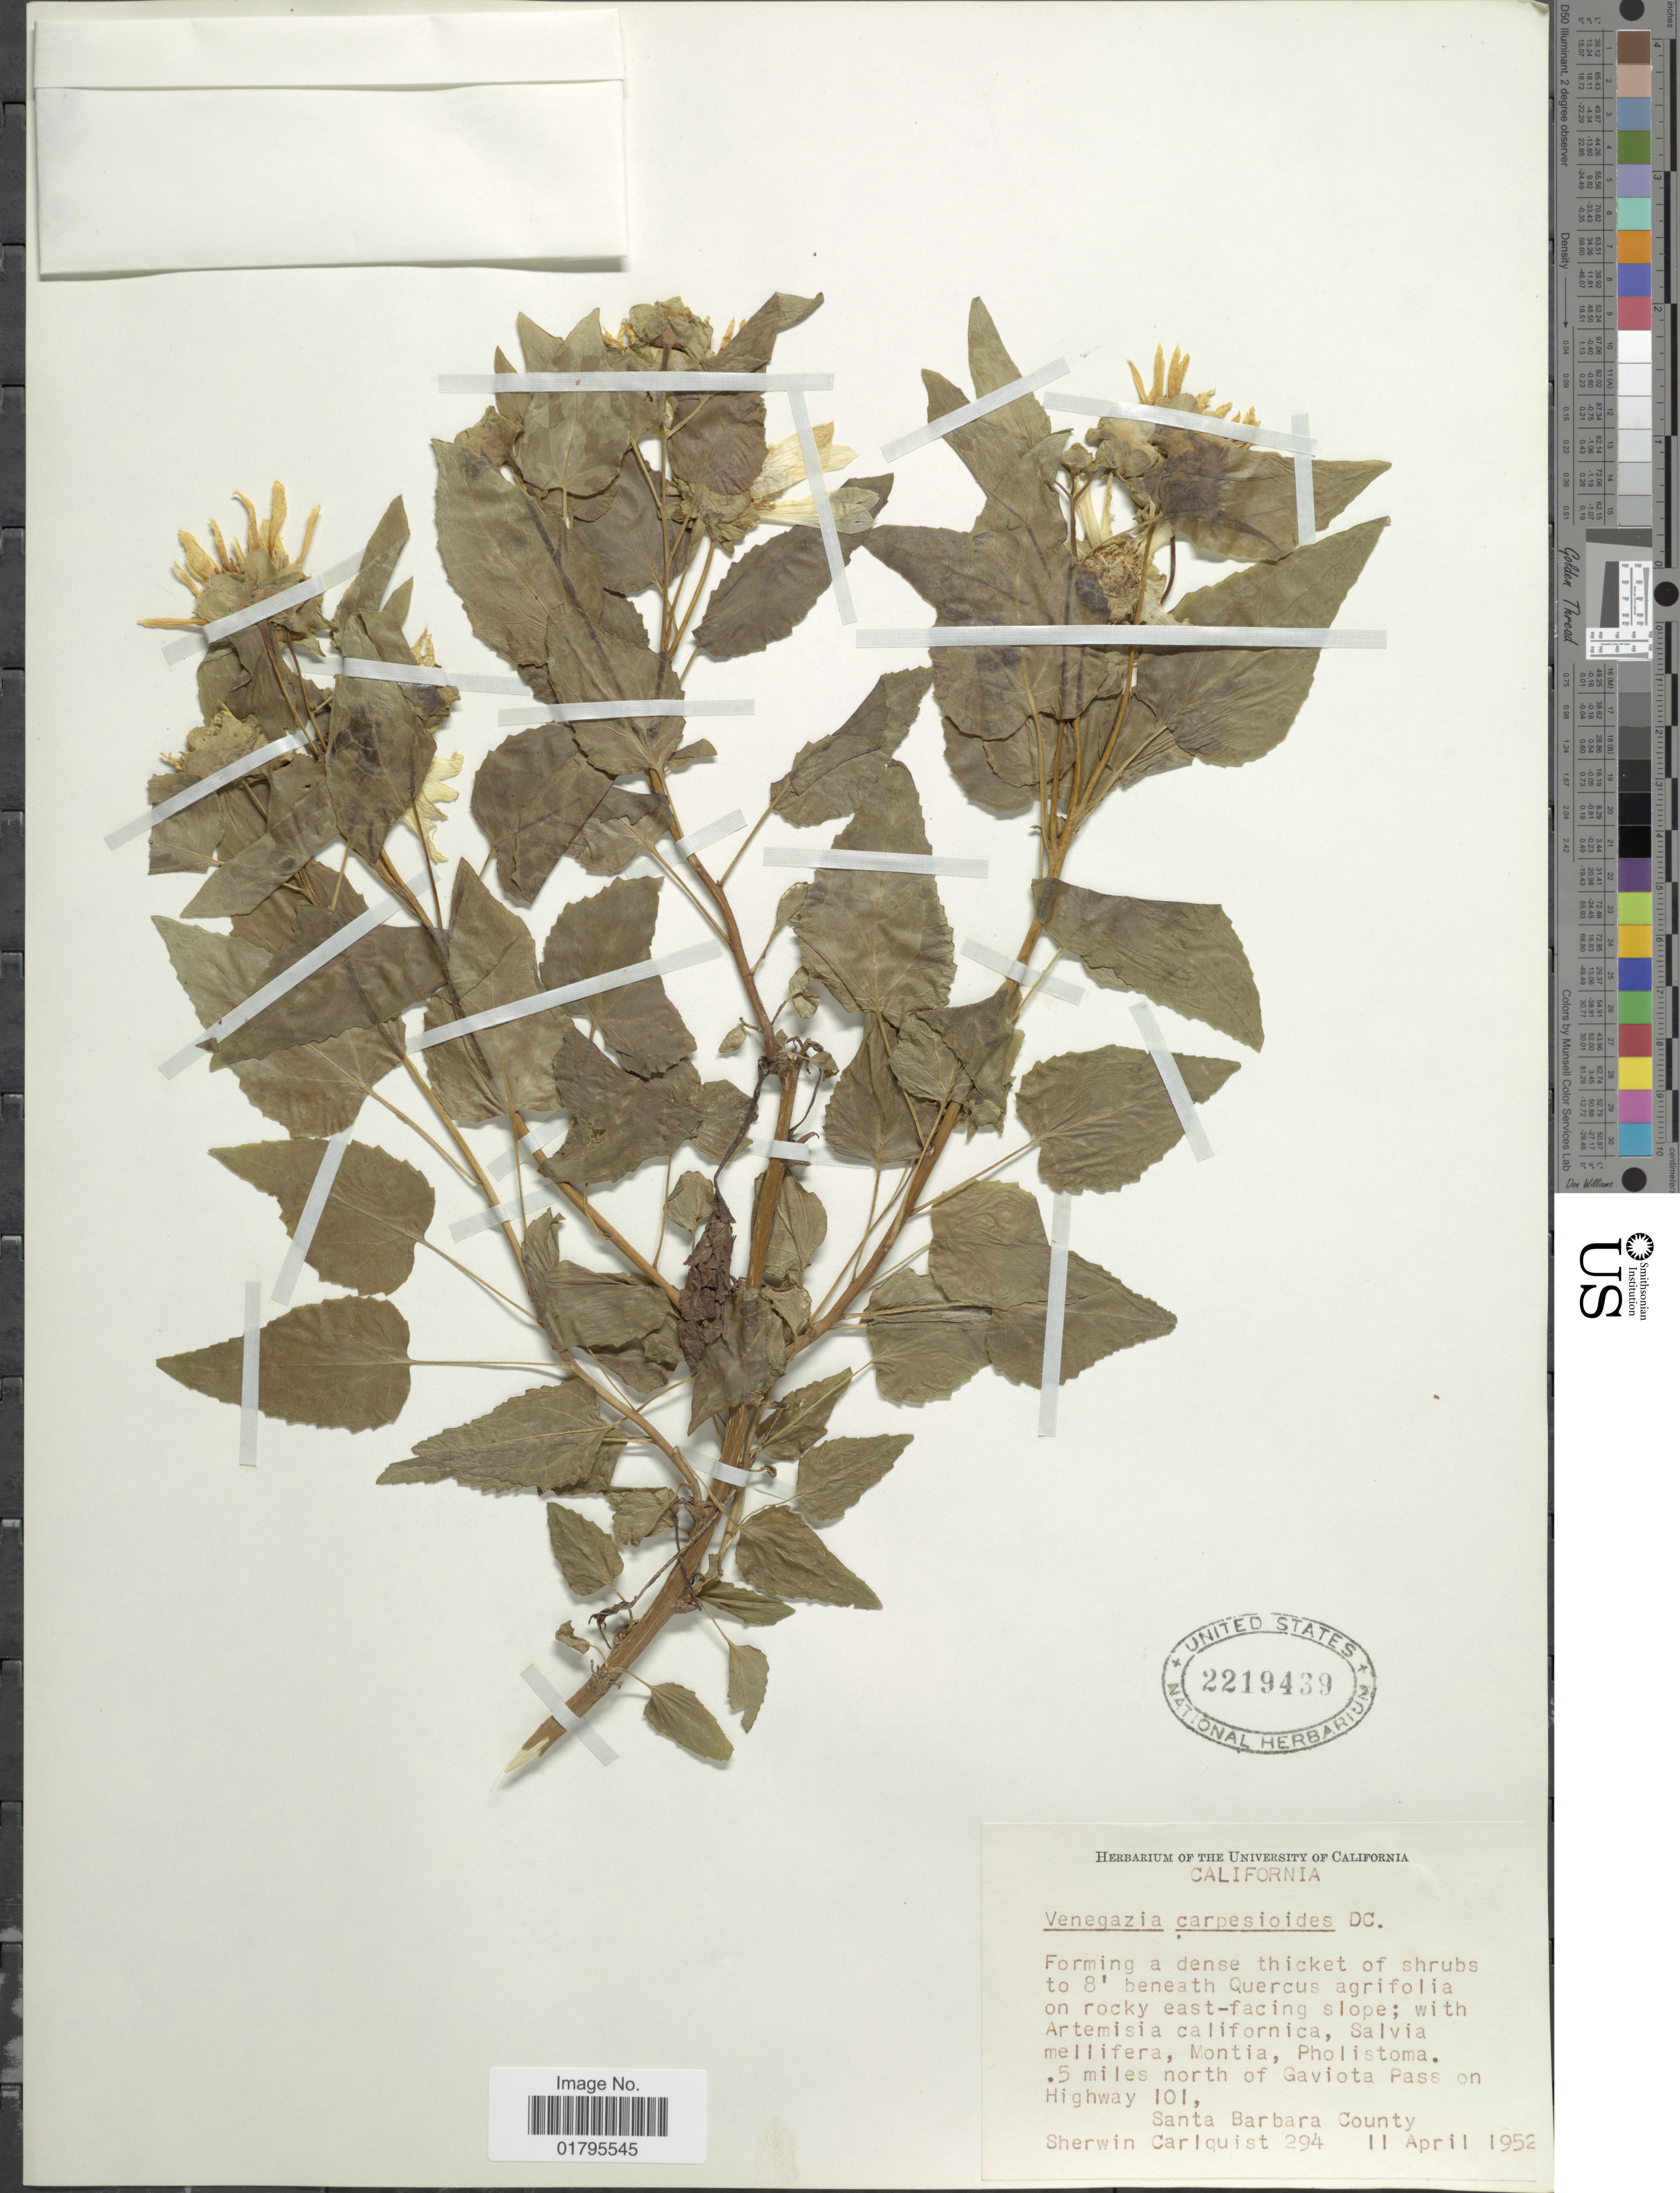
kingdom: Plantae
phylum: Tracheophyta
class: Magnoliopsida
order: Asterales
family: Asteraceae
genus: Venegasia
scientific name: Venegasia carpesioides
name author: DC.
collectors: S. Carlquist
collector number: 294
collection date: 1952-04-11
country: United States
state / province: California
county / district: Santa Barbara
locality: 5 miles north of Gaviota Pass on Highway 101, Santa Barbara County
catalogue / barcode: US 2219439